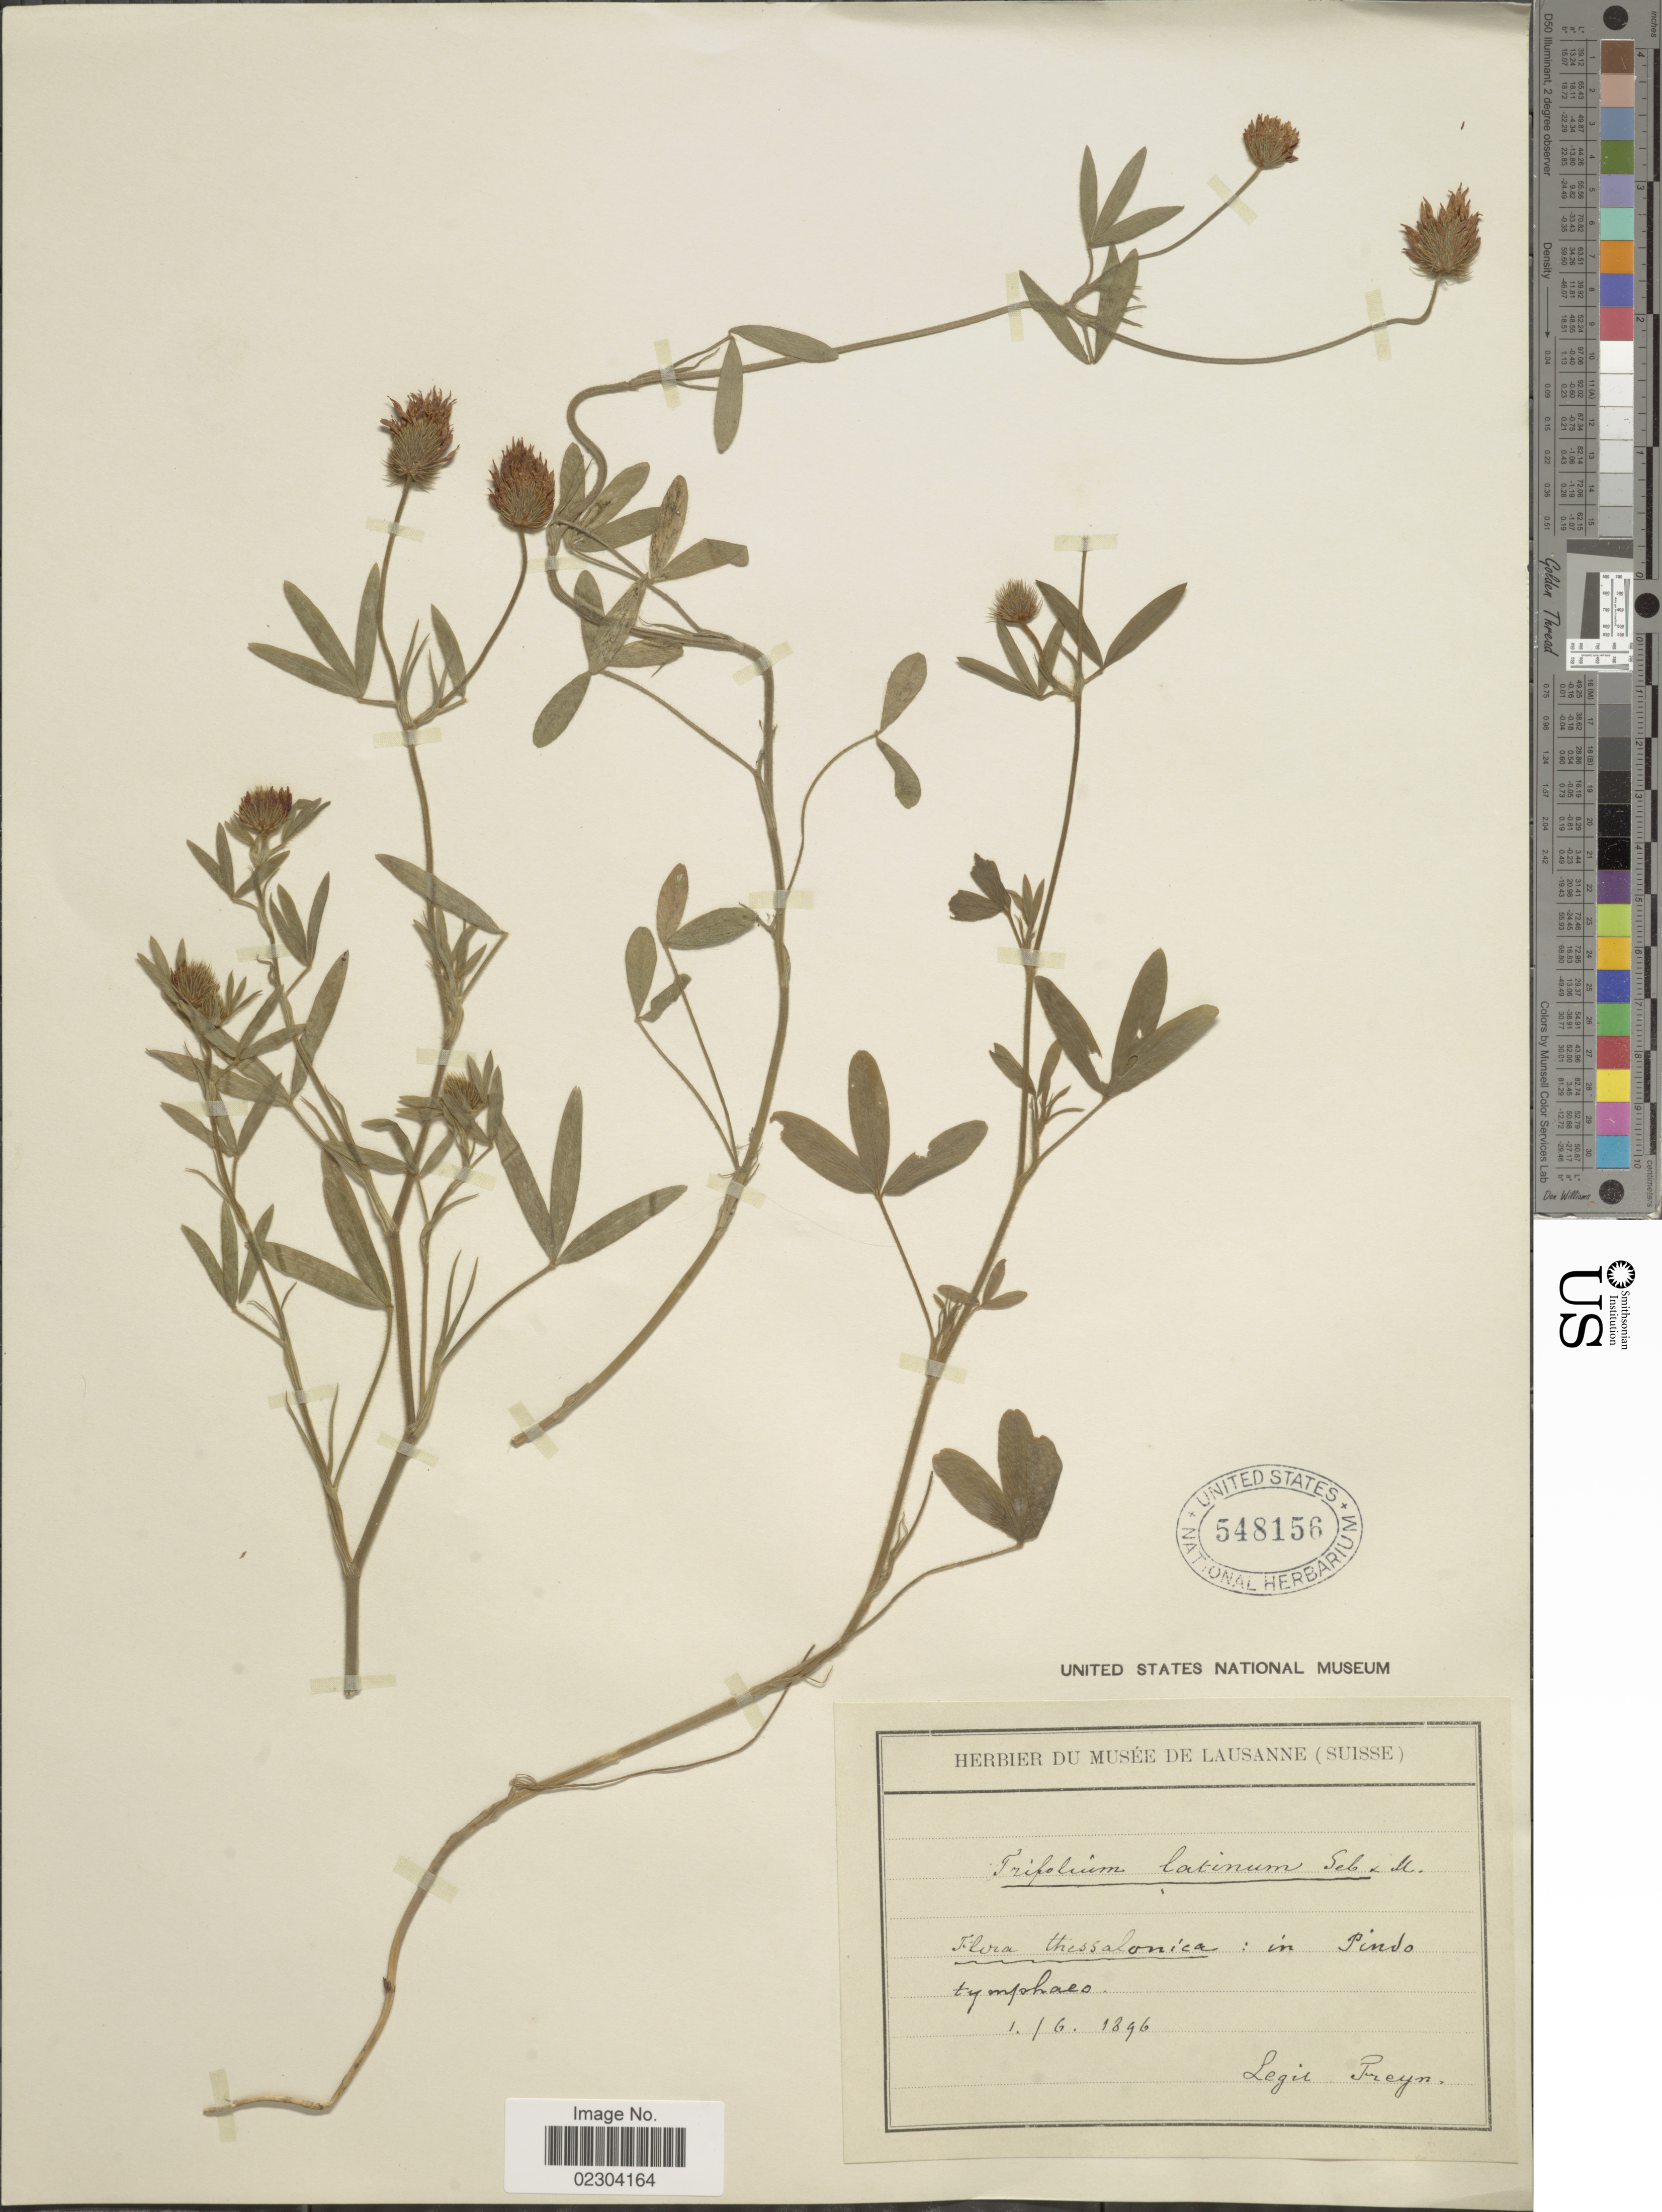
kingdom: Plantae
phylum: Tracheophyta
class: Magnoliopsida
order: Fabales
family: Fabaceae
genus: Trifolium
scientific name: Trifolium latinum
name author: Sebast.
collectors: J. Freyn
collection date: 1896-06-01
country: Greece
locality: Thessalonica: in Pindo tymphaeo.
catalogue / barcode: US 5498156